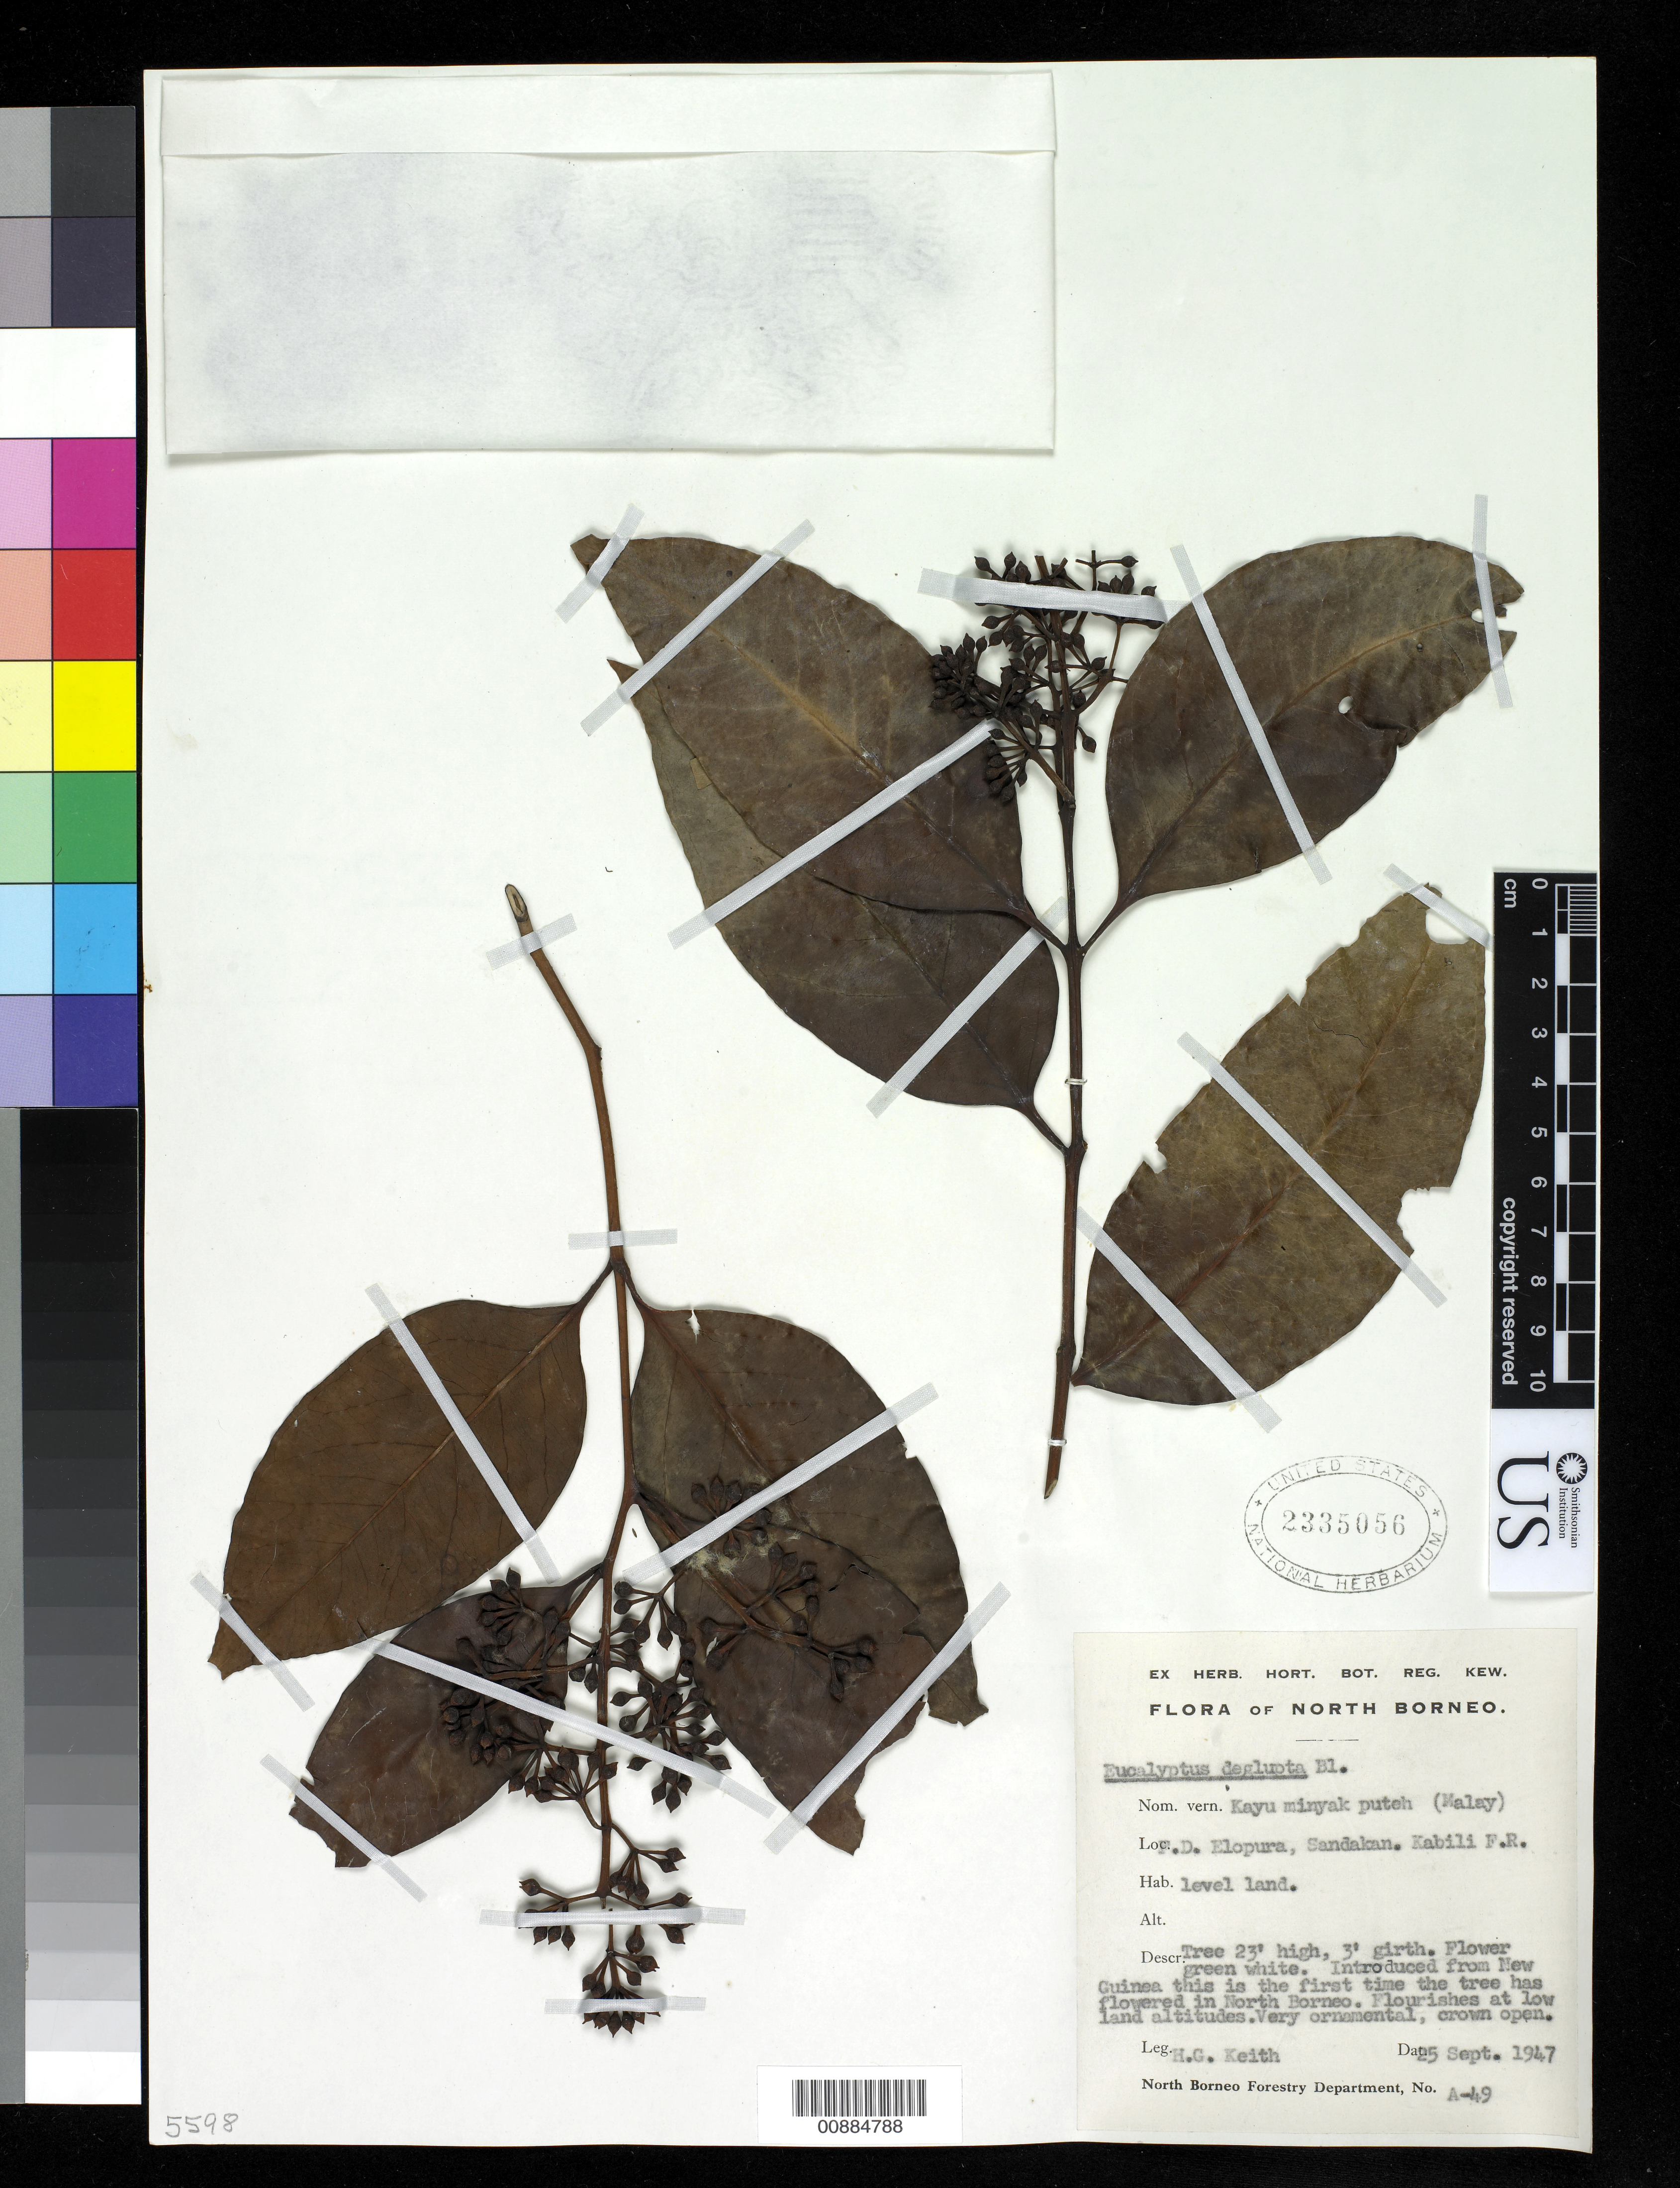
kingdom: Plantae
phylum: Tracheophyta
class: Magnoliopsida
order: Myrtales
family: Myrtaceae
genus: Eucalyptus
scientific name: Eucalyptus deglupta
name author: Blume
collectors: H. Keith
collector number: A 49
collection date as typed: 25 Sep 1947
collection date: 1947-09-25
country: Malaysia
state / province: Sabah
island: Borneo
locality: Kabili F.R., Sandakan, Elopura F.D.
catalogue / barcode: US 2335056